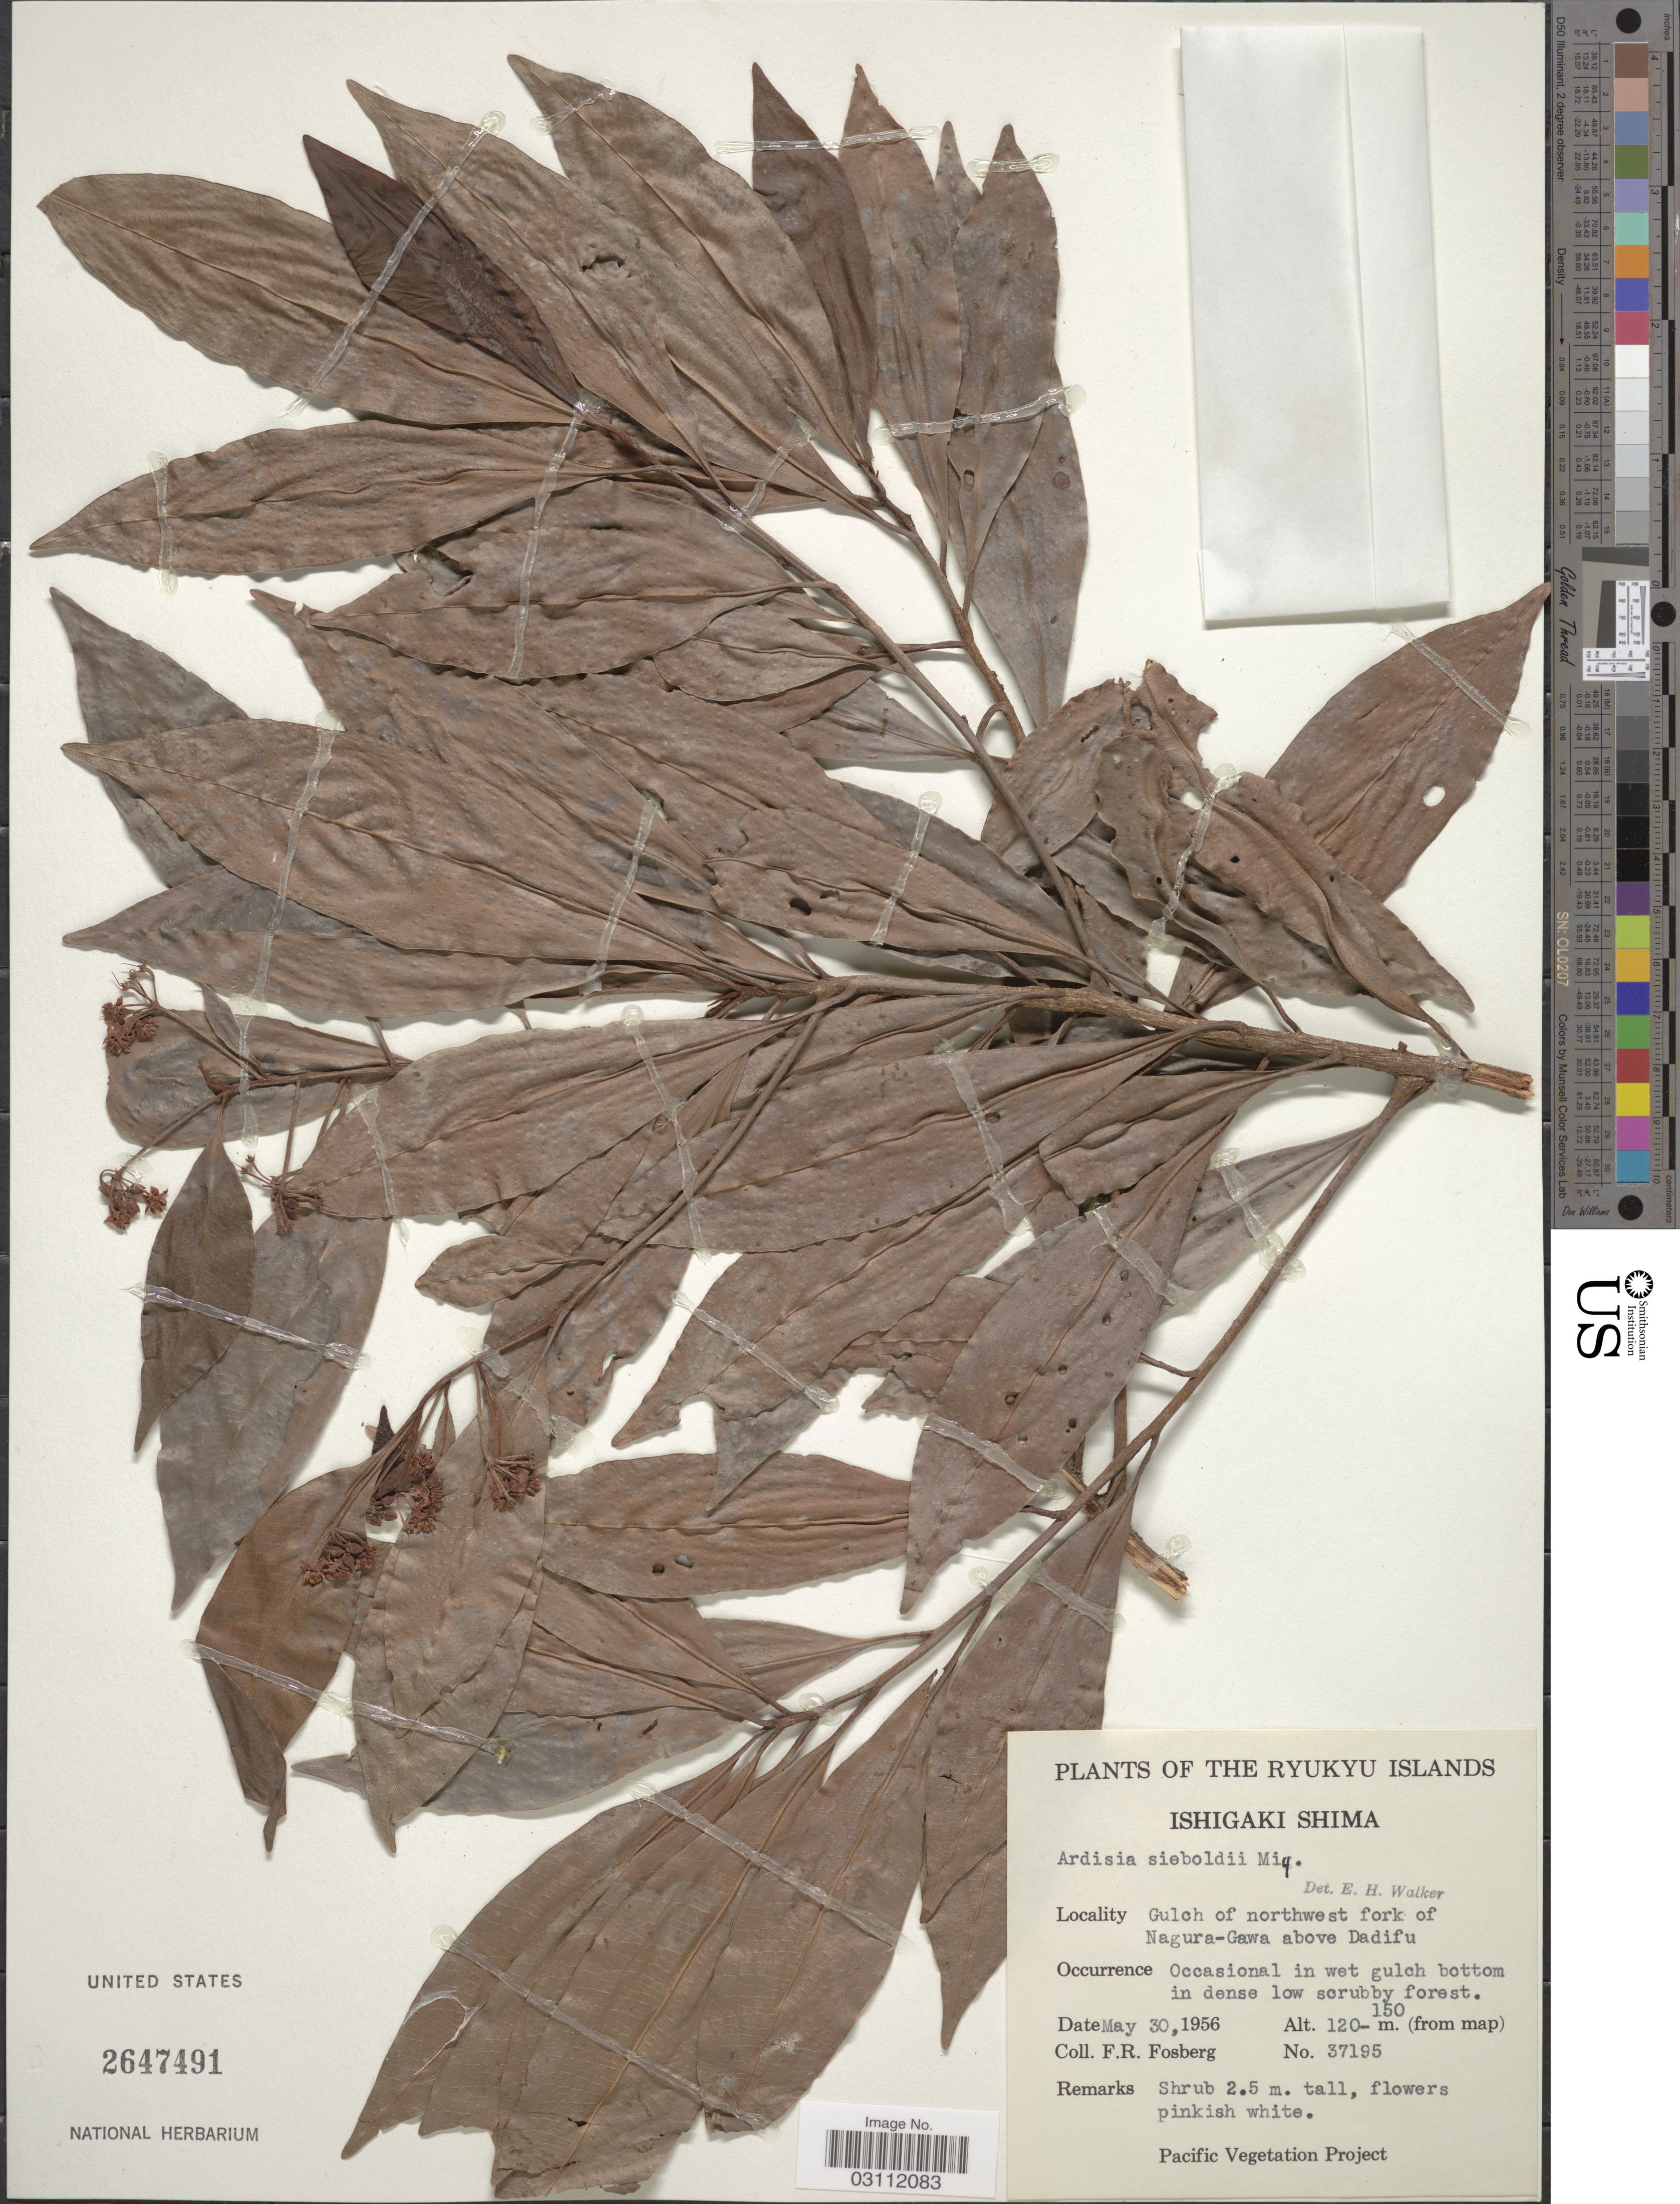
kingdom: Plantae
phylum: Tracheophyta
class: Magnoliopsida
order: Ericales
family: Primulaceae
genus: Ardisia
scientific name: Ardisia sieboldii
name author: Miq.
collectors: F. R. Fosberg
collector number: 37195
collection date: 1956-05-30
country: Japan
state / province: Okinawa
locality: The Ryukyu Islands, Ishigaki Shima, Gulch of northwest fork of Nagura-Gawa above Dadifu.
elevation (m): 120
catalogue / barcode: US 2647491